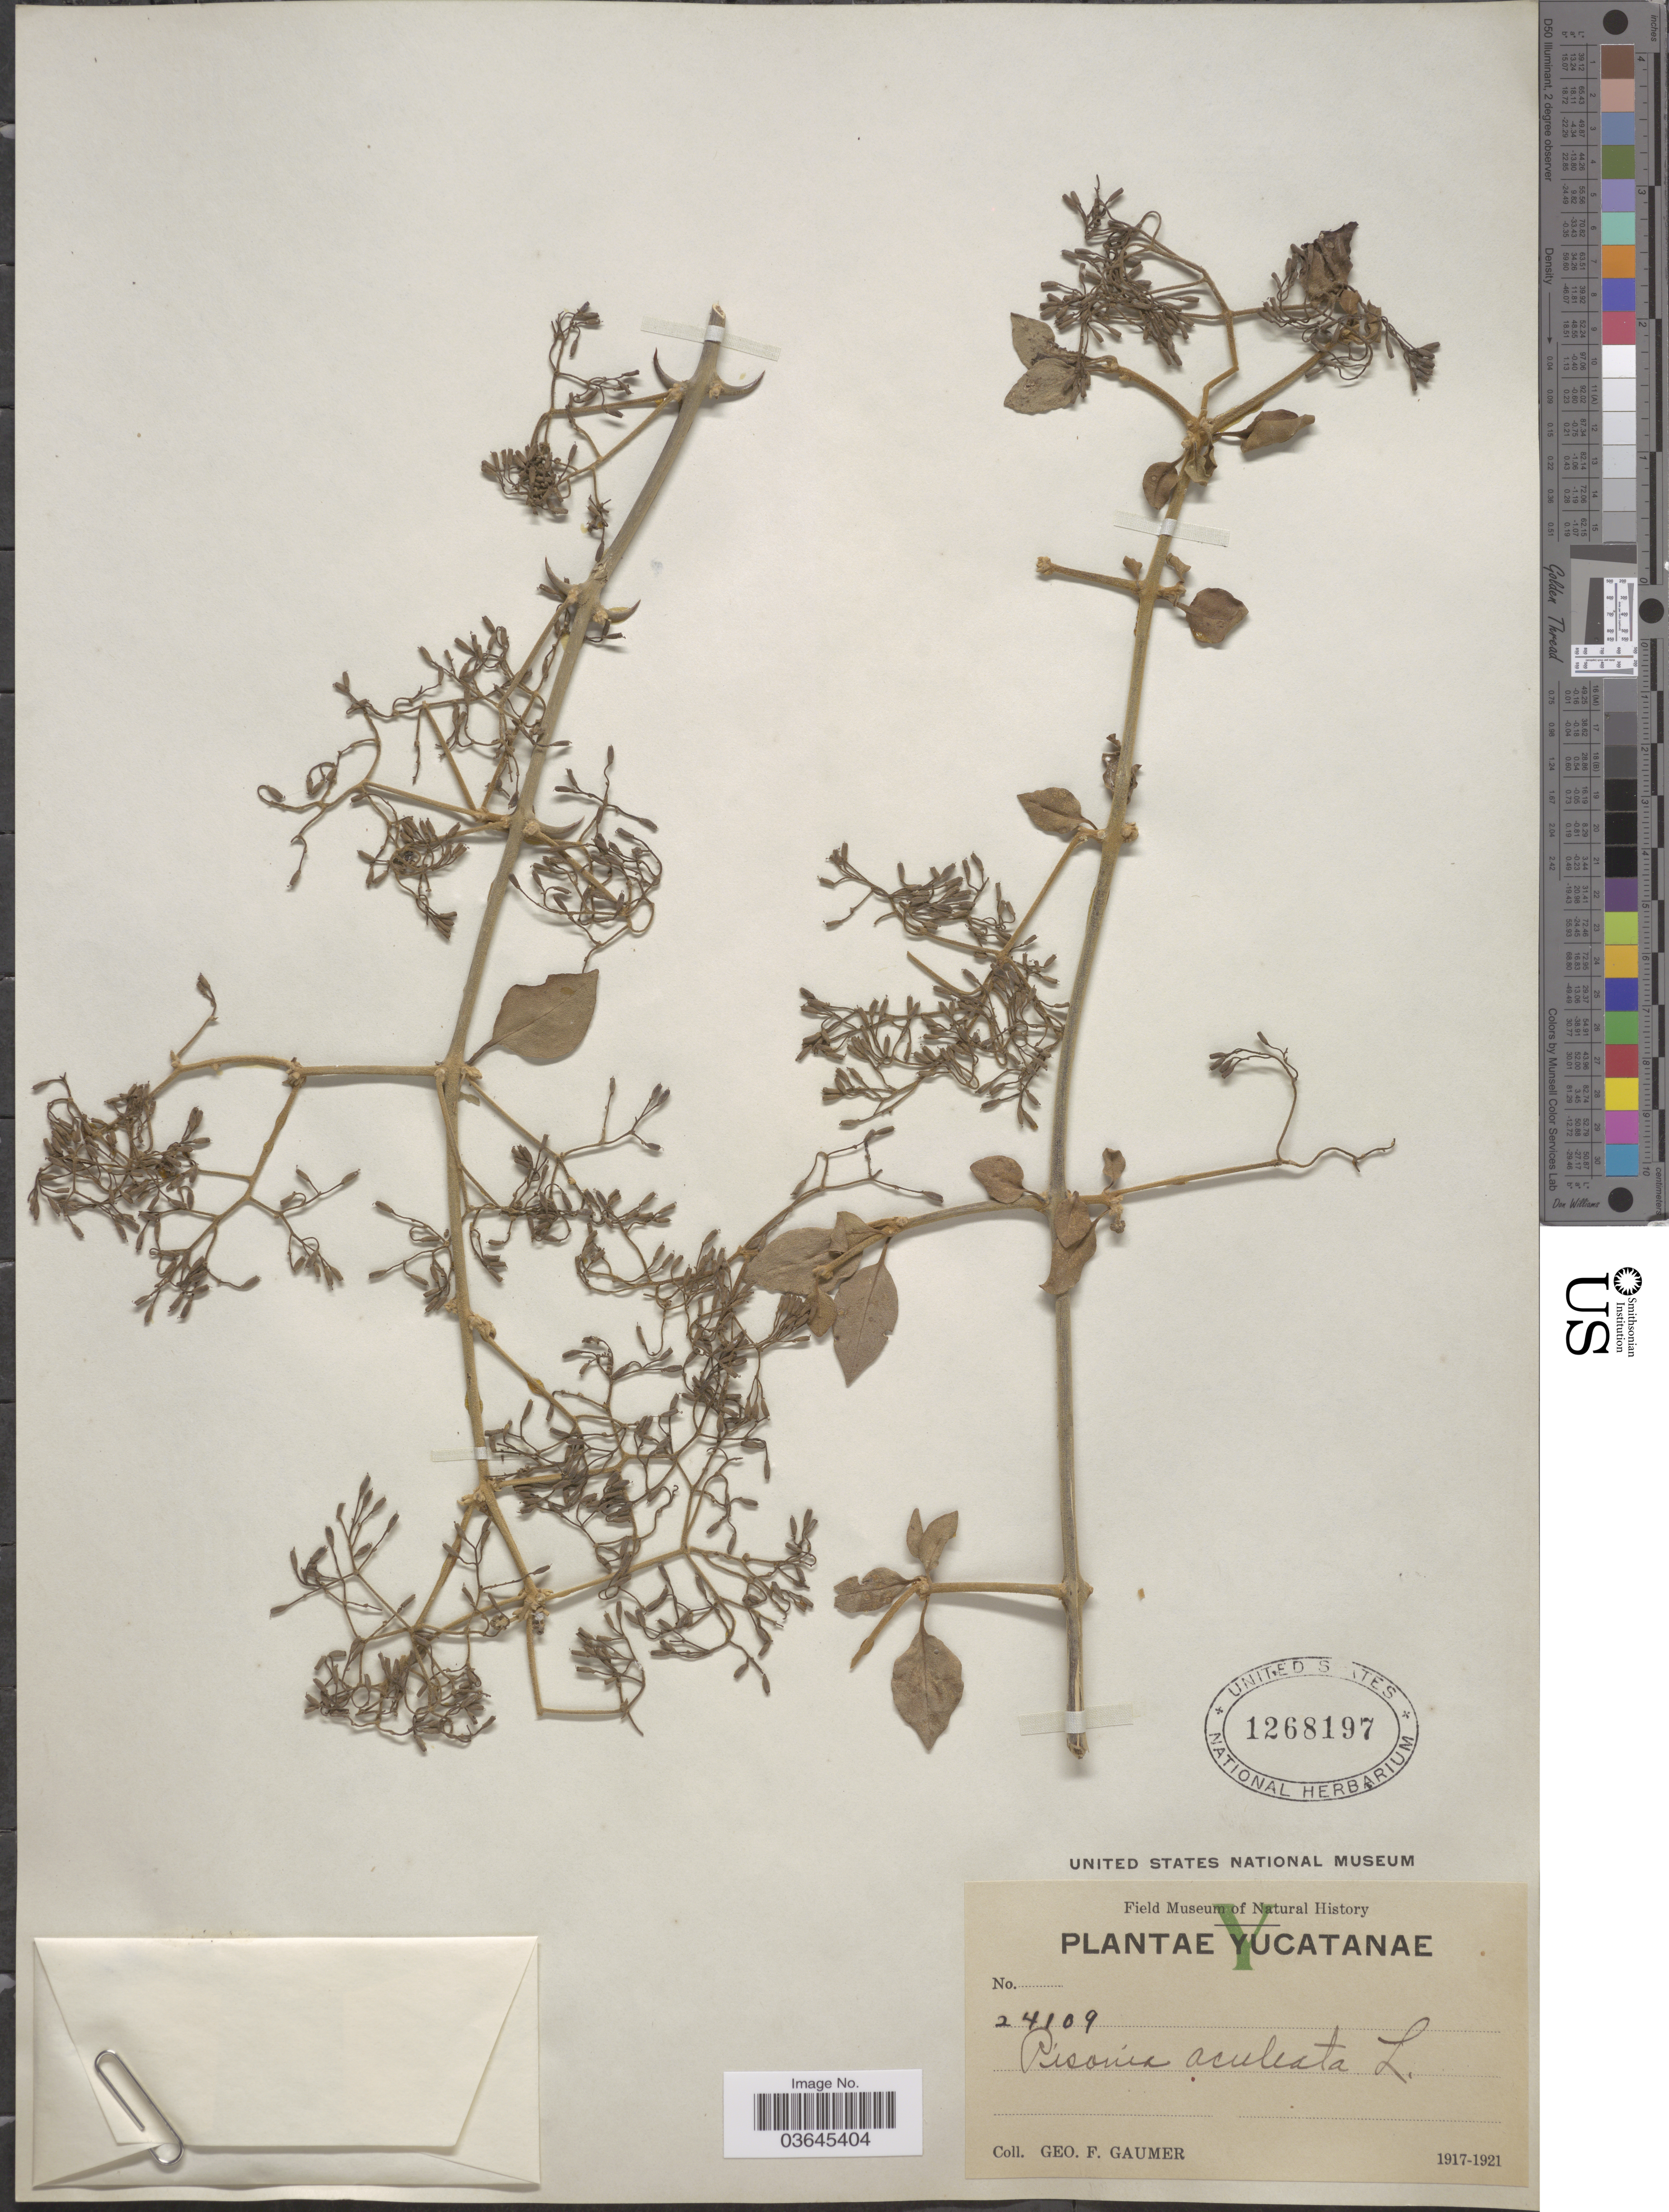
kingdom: Plantae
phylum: Tracheophyta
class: Magnoliopsida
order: Caryophyllales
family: Nyctaginaceae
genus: Pisonia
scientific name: Pisonia aculeata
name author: L.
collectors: G. F. Gaumer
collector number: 24109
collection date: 1917/1921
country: Mexico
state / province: Yucatán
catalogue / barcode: US 1268197